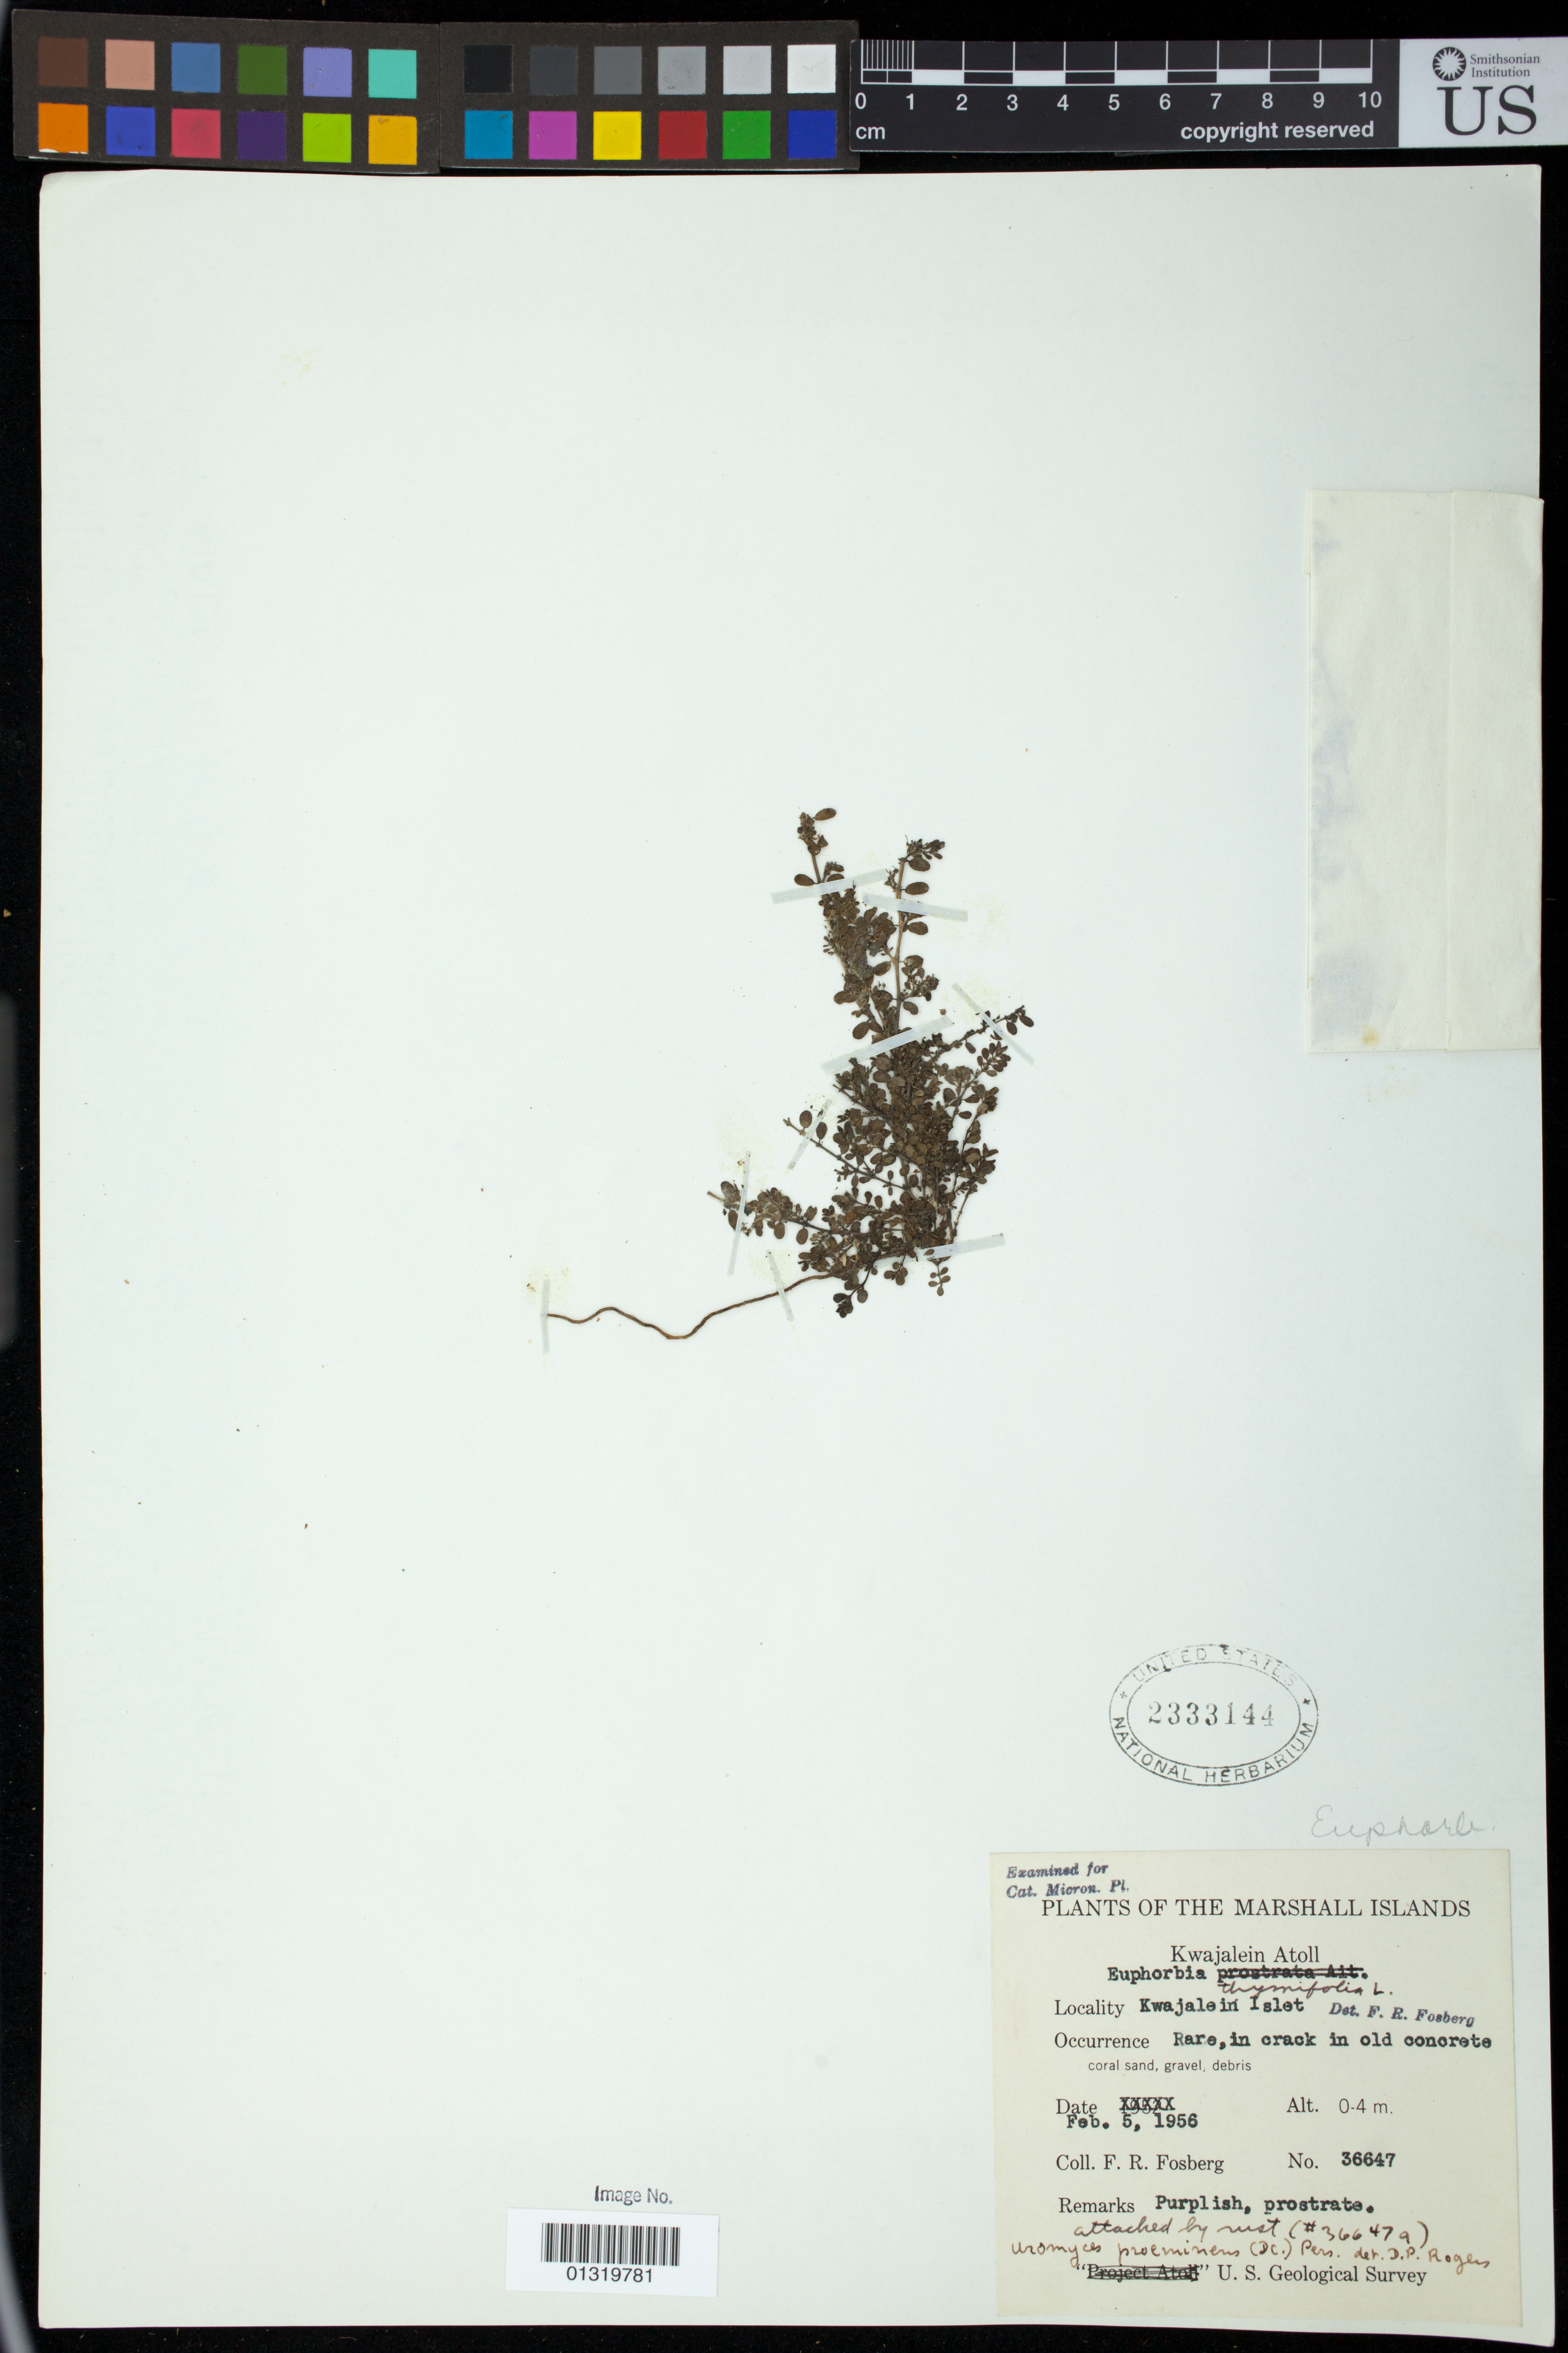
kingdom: Plantae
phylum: Tracheophyta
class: Magnoliopsida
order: Malpighiales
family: Euphorbiaceae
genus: Euphorbia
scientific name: Euphorbia thymifolia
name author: L.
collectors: F. R. Fosberg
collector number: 36647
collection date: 1956-02-05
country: Marshall Islands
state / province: Kwajalein Atoll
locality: Kwajalein Islet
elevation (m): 0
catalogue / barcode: US 2333144